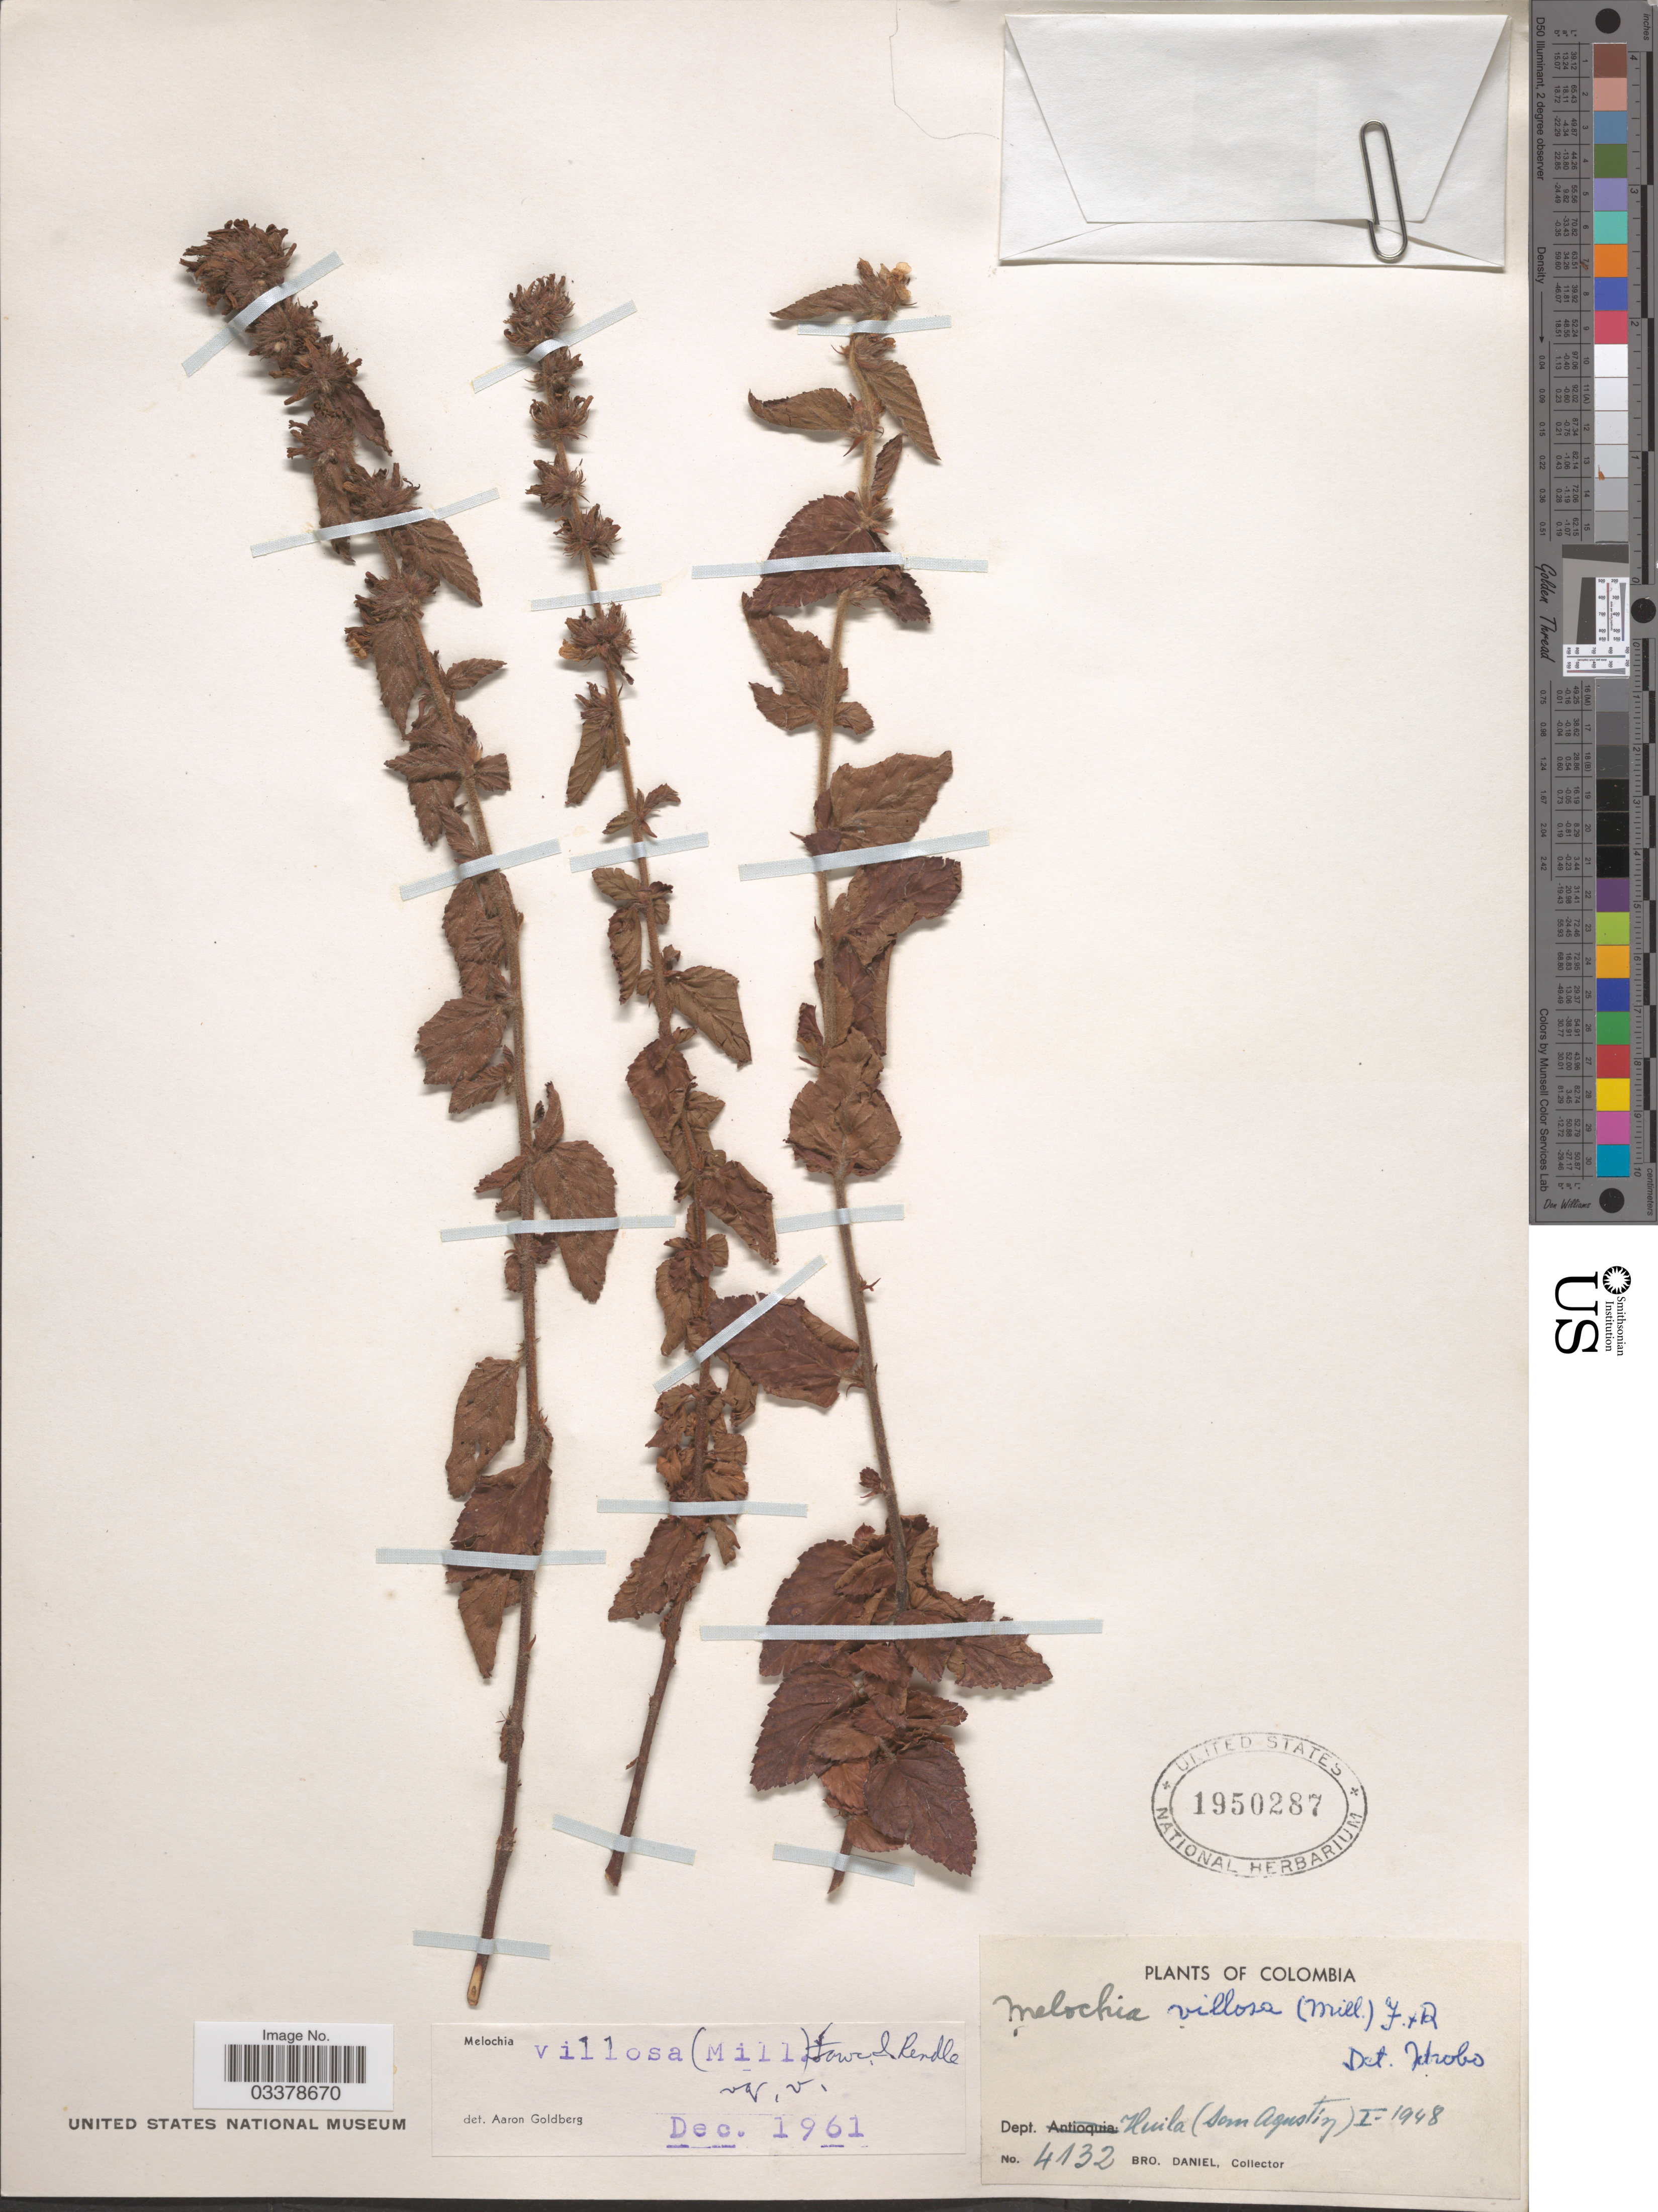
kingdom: Plantae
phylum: Tracheophyta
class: Magnoliopsida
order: Malvales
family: Malvaceae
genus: Melochia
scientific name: Melochia spicata var. spicata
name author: (L.) Fryxell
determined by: Dorr, L. J., (BOT), Smithsonian Institution - National Museum of Natural History (UNITED STATES)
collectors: Bro. Daniel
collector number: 4132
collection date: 1948-01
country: Colombia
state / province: Huila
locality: Dept. Huila (San Agustin).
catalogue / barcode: US 1950287